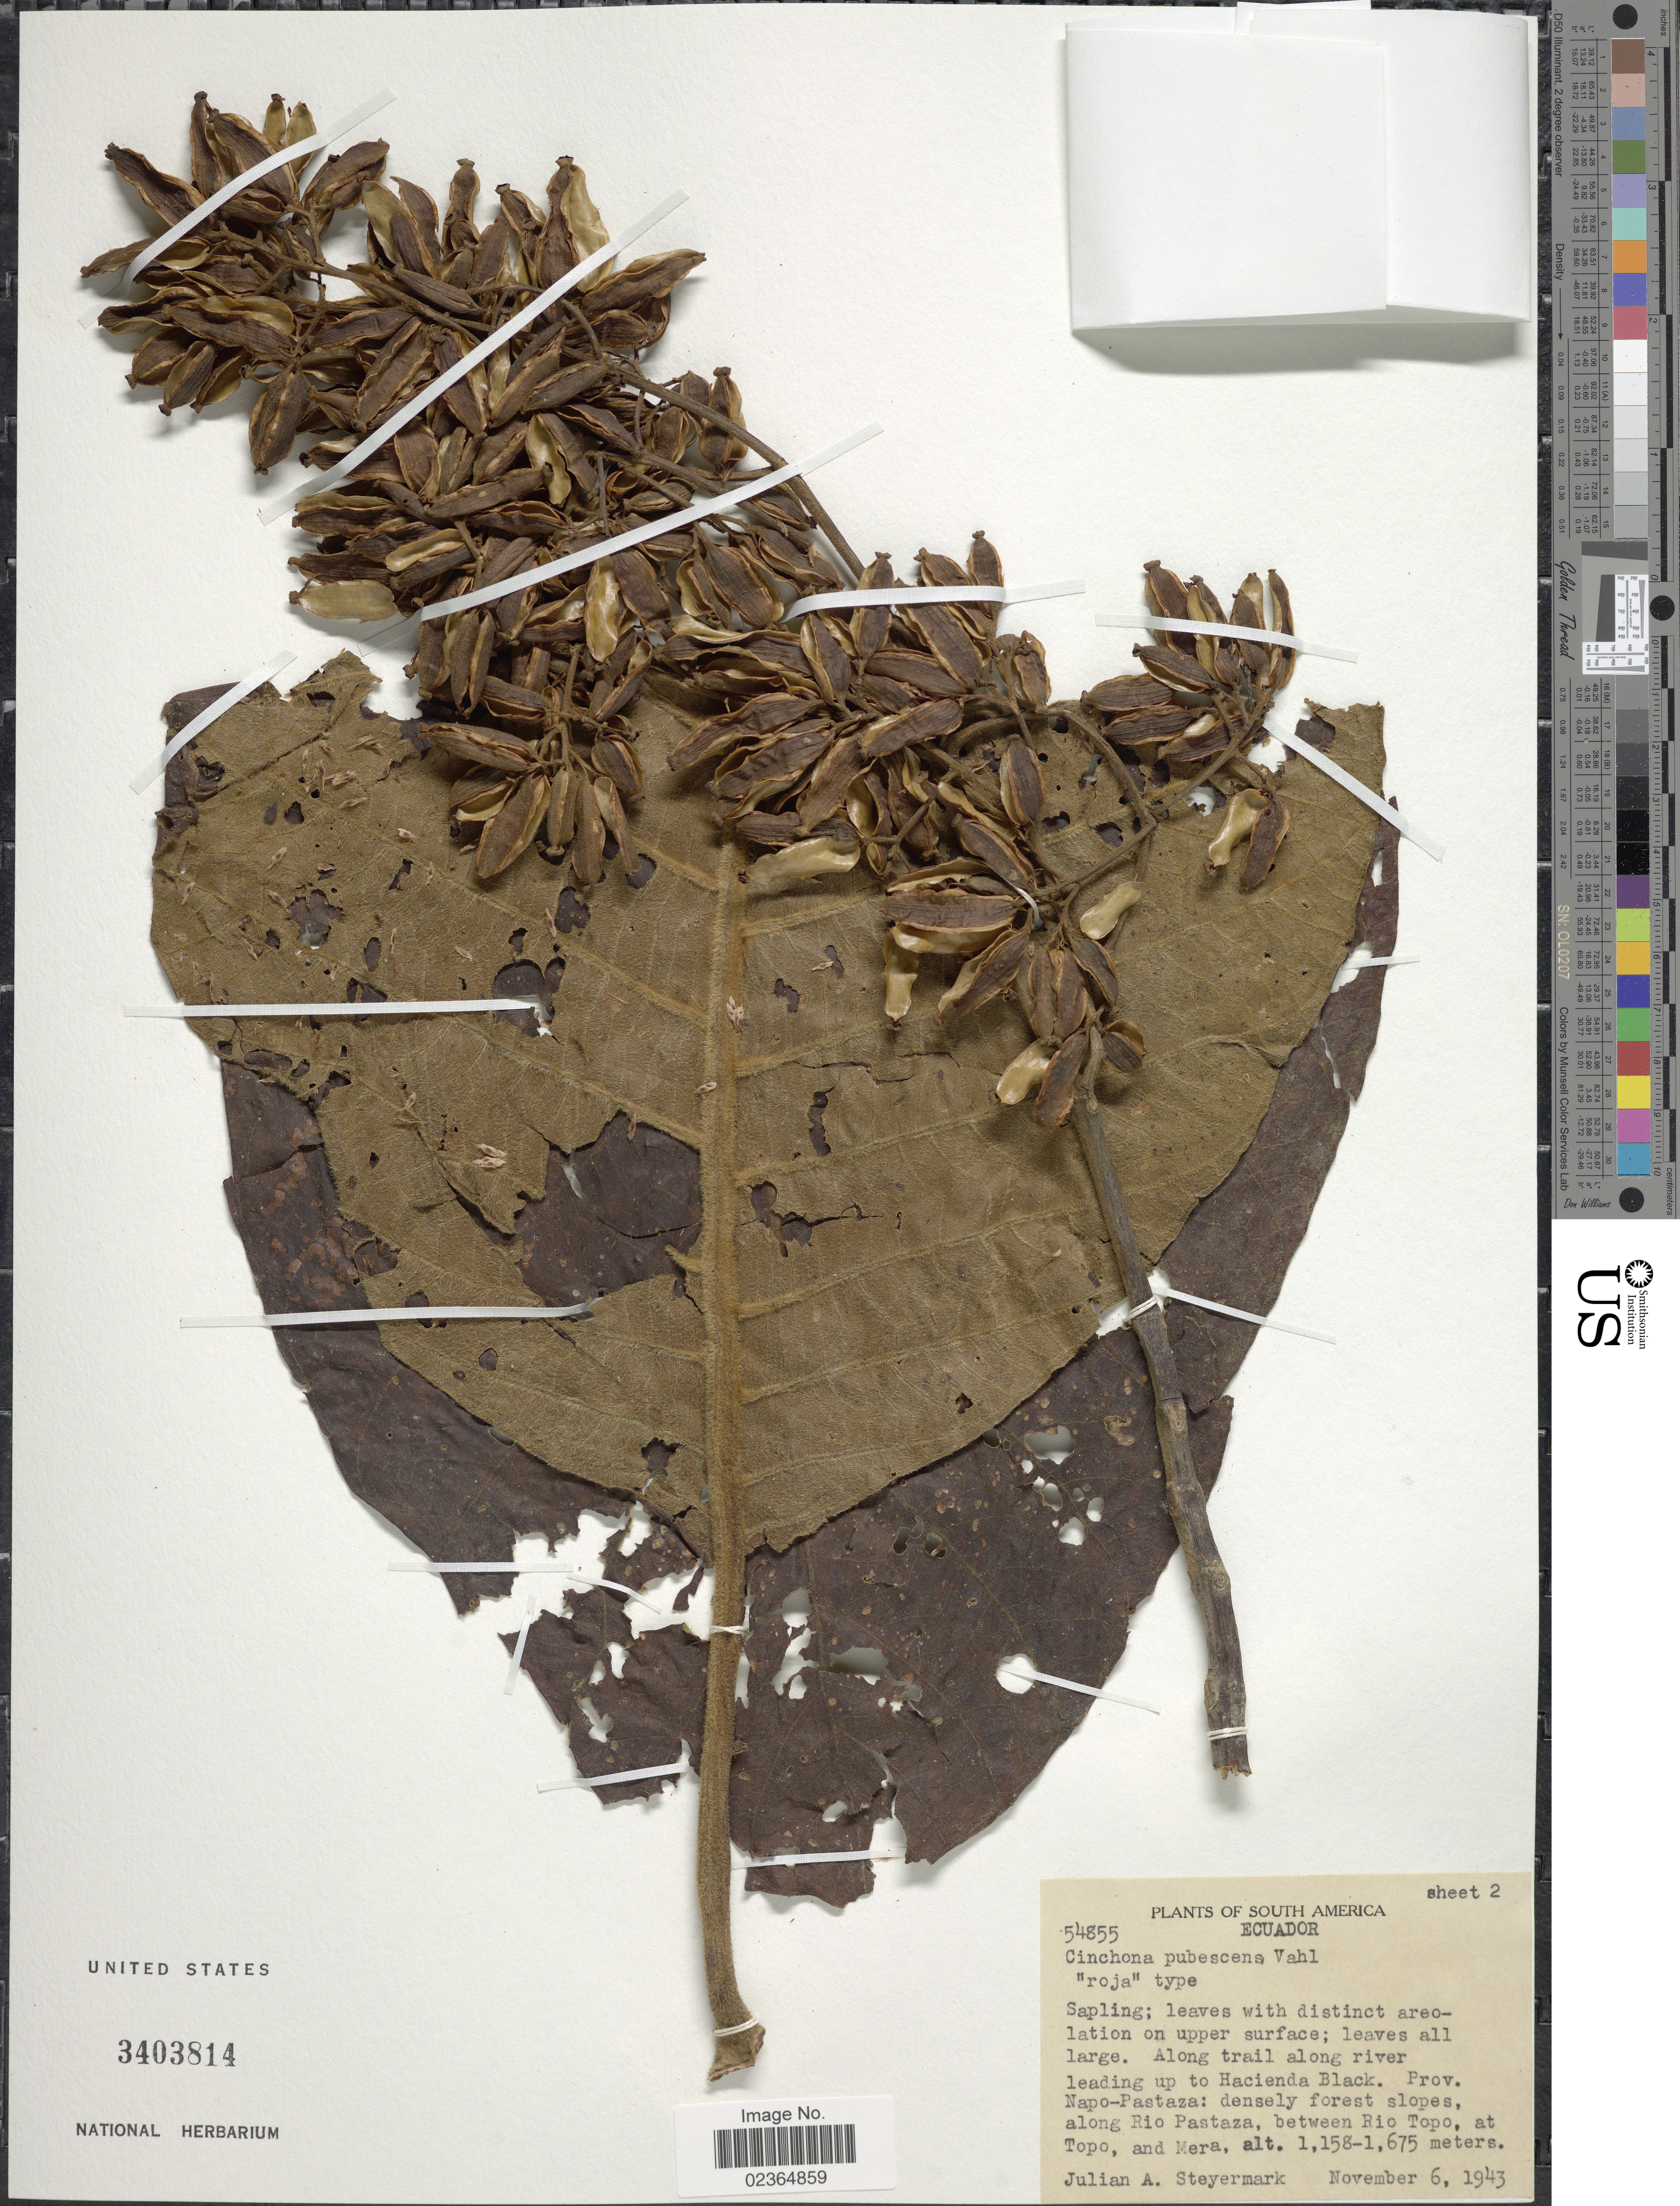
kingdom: Plantae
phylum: Tracheophyta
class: Magnoliopsida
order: Gentianales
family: Rubiaceae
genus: Cinchona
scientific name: Cinchona pubescens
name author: Vahl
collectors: J. Steyermark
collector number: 54855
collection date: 1943-11-06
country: Ecuador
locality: Along trail along river leading up to Hacienda Black. Prov. Napo-Pastaza: along Rio Pastaza, between Rio Topo, at Topo, and Mera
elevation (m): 1158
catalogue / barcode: US 3403814